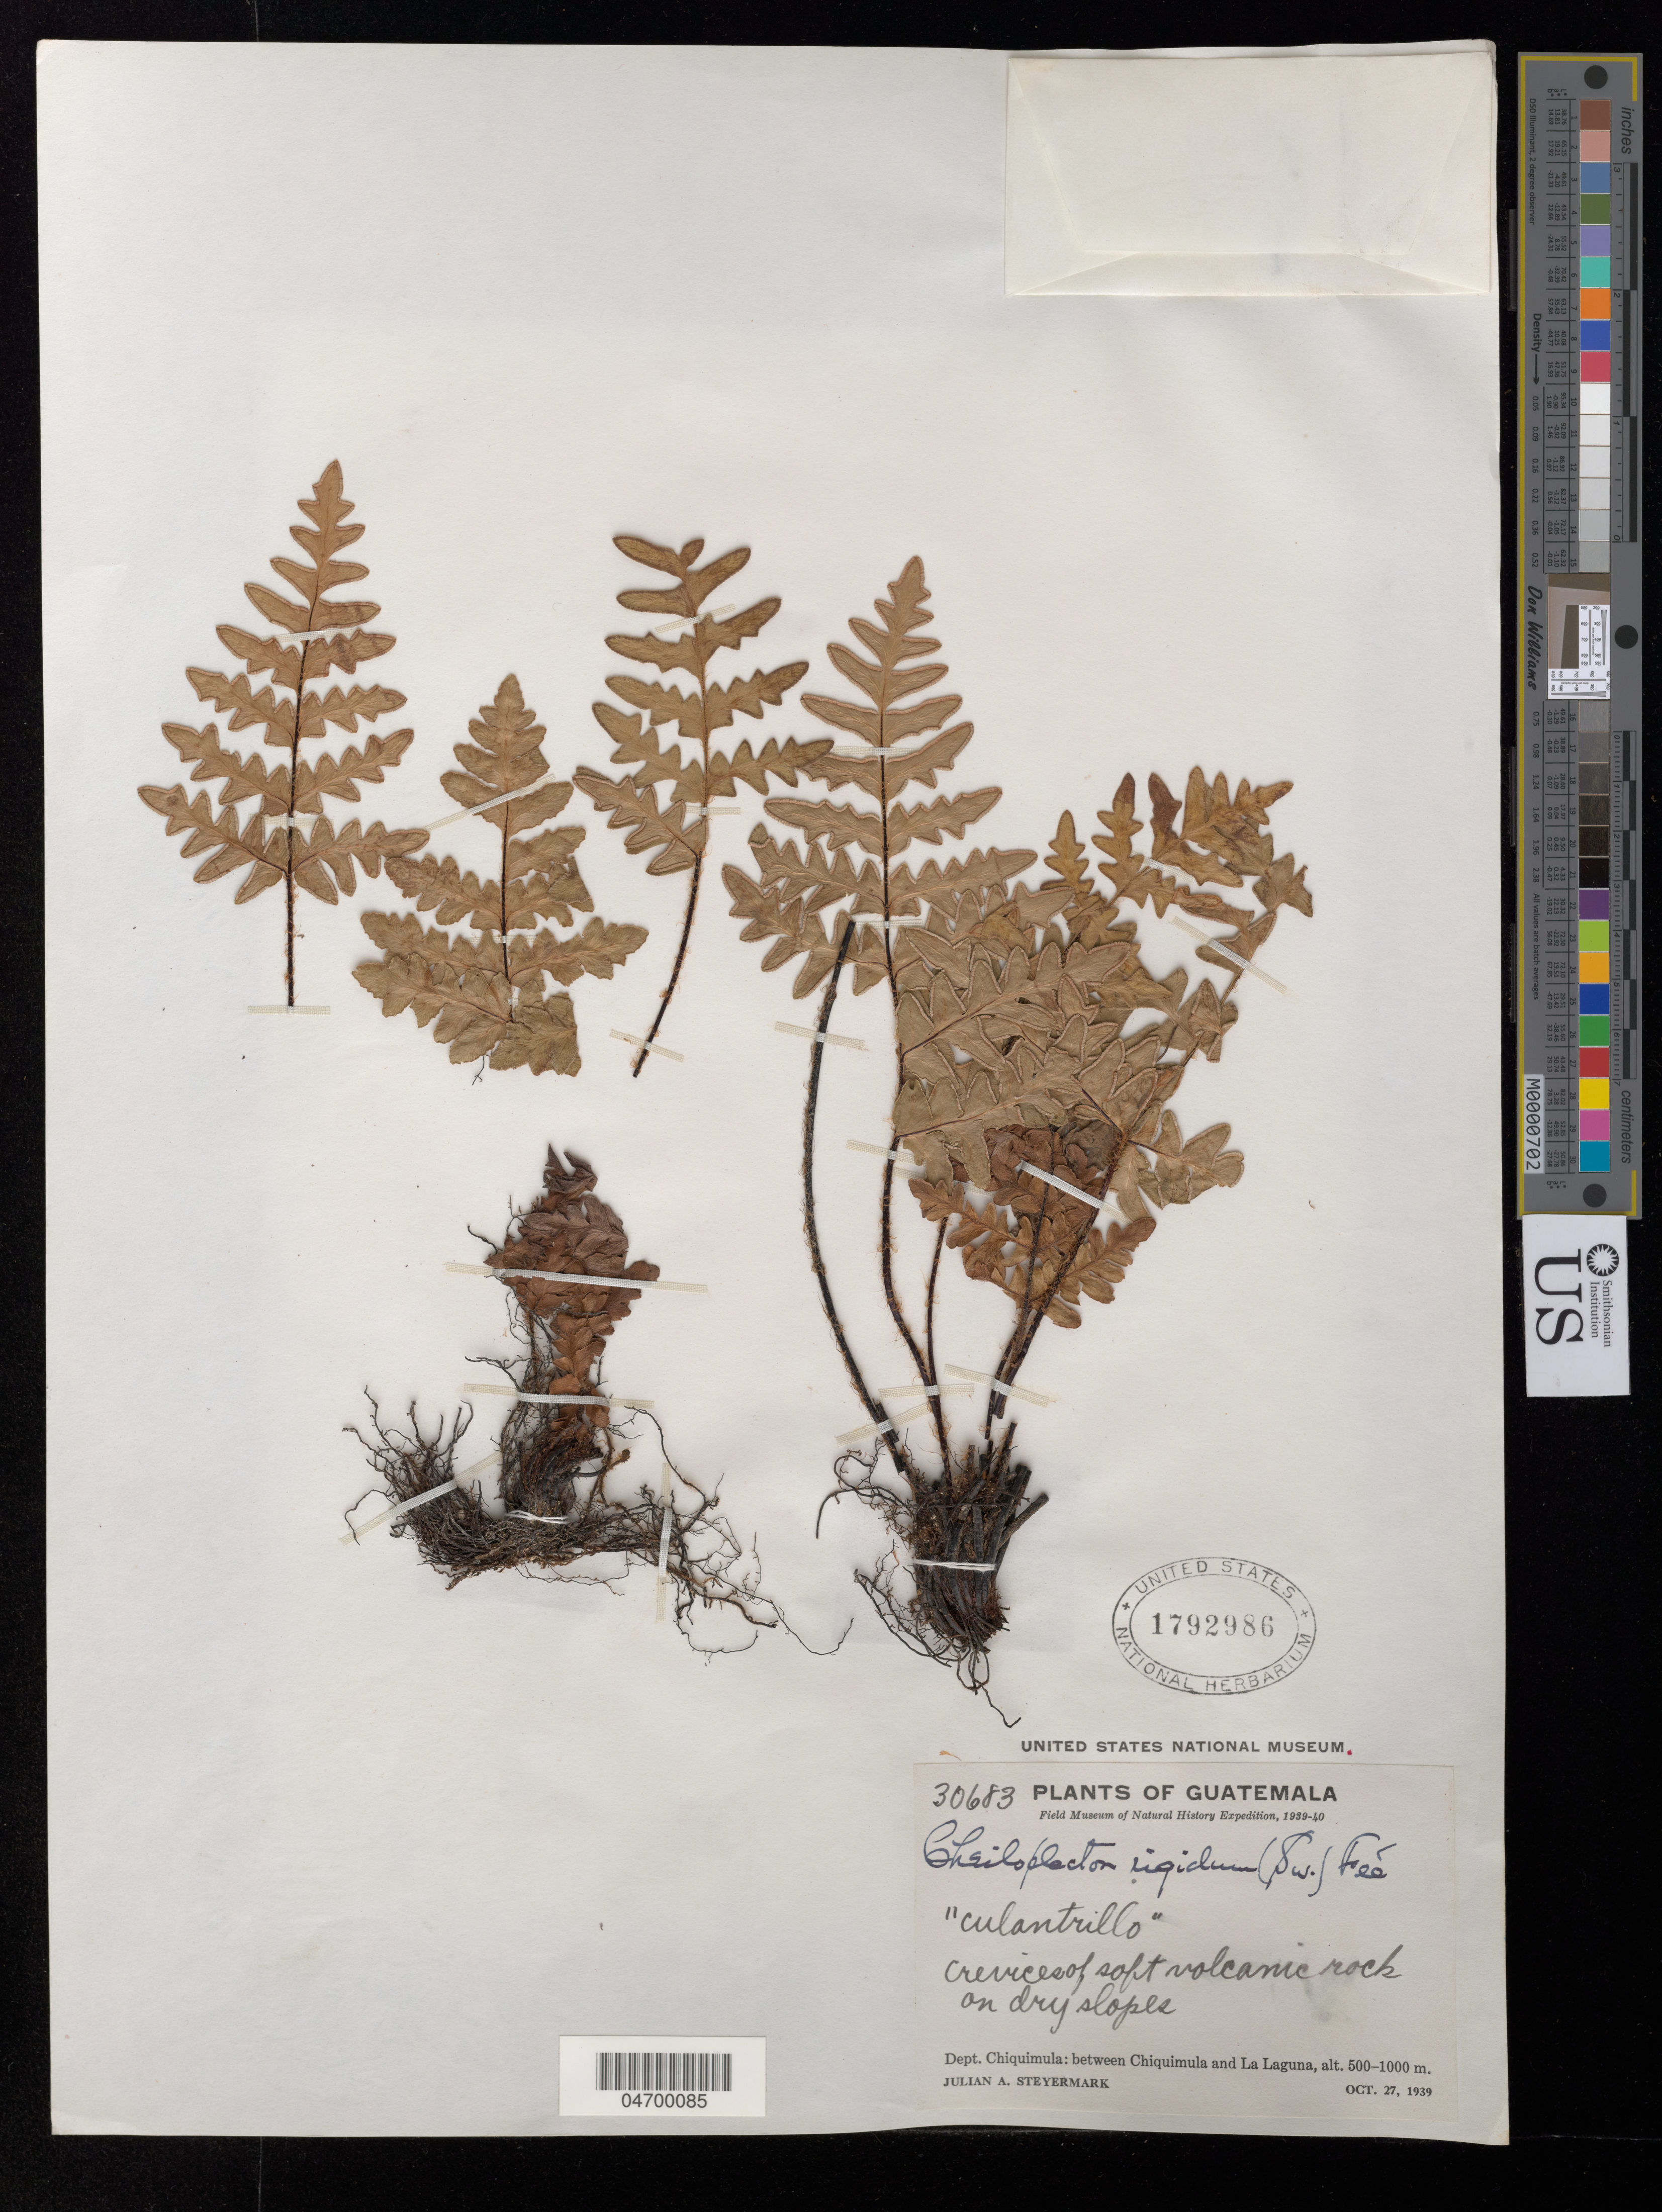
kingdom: Plantae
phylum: Tracheophyta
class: Polypodiopsida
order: Polypodiales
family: Pteridaceae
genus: Cheiloplecton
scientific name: Cheiloplecton rigidum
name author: (Sw.) Fée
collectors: J. Steyermark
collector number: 30683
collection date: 1939-10-27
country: Guatemala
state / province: Chiquimula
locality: Field Museum of Natural History Expedition, 1939-40. Crevices of soft volcanic rock on dry slopes. Dept. Chiquimula: between Chiquimula and La Laguna.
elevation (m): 500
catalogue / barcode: US 1792986